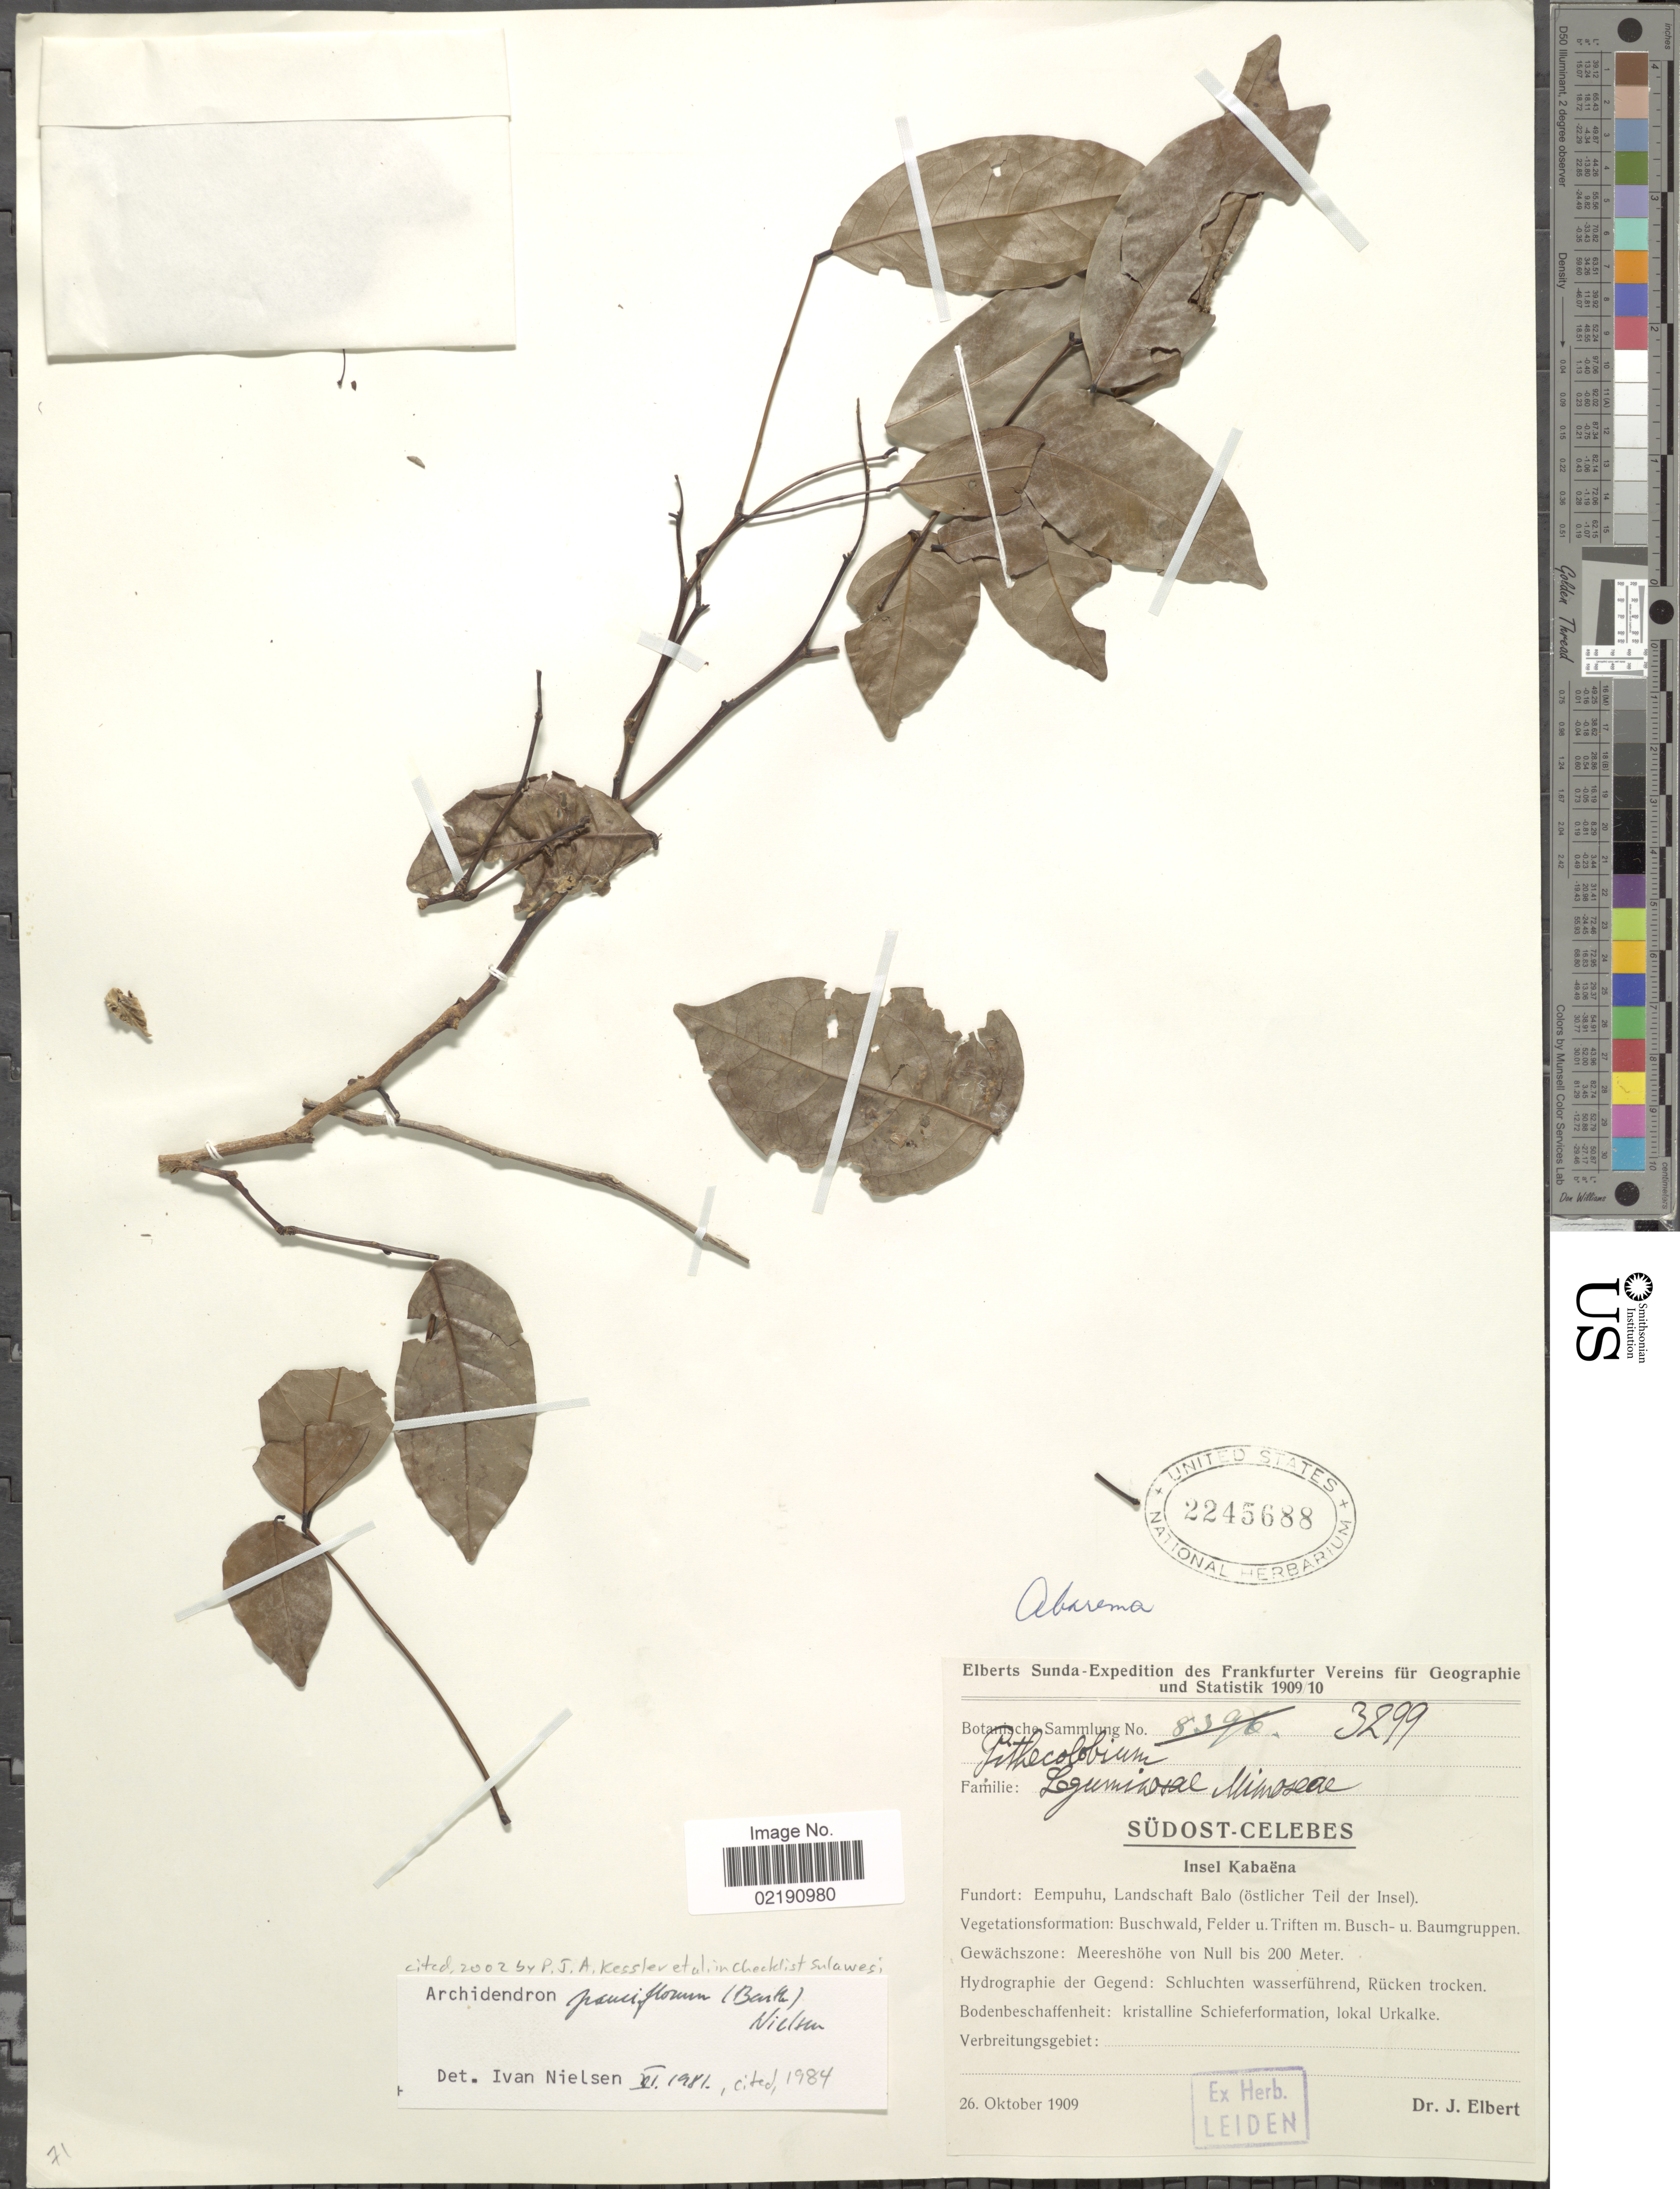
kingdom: Plantae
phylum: Tracheophyta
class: Magnoliopsida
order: Fabales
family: Fabaceae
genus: Archidendron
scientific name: Archidendron pauciflorum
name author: (Benth.) I.C. Nielsen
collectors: J. Elbert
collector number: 3299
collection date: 1909-10-26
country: Indonesia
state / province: Sulawesi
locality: Südost-Celebes, Insel Kabaëna, Fudnort Eempuhu, Landschaft Balo (östlicher Teil der Insel)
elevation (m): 200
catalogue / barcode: US 2245688